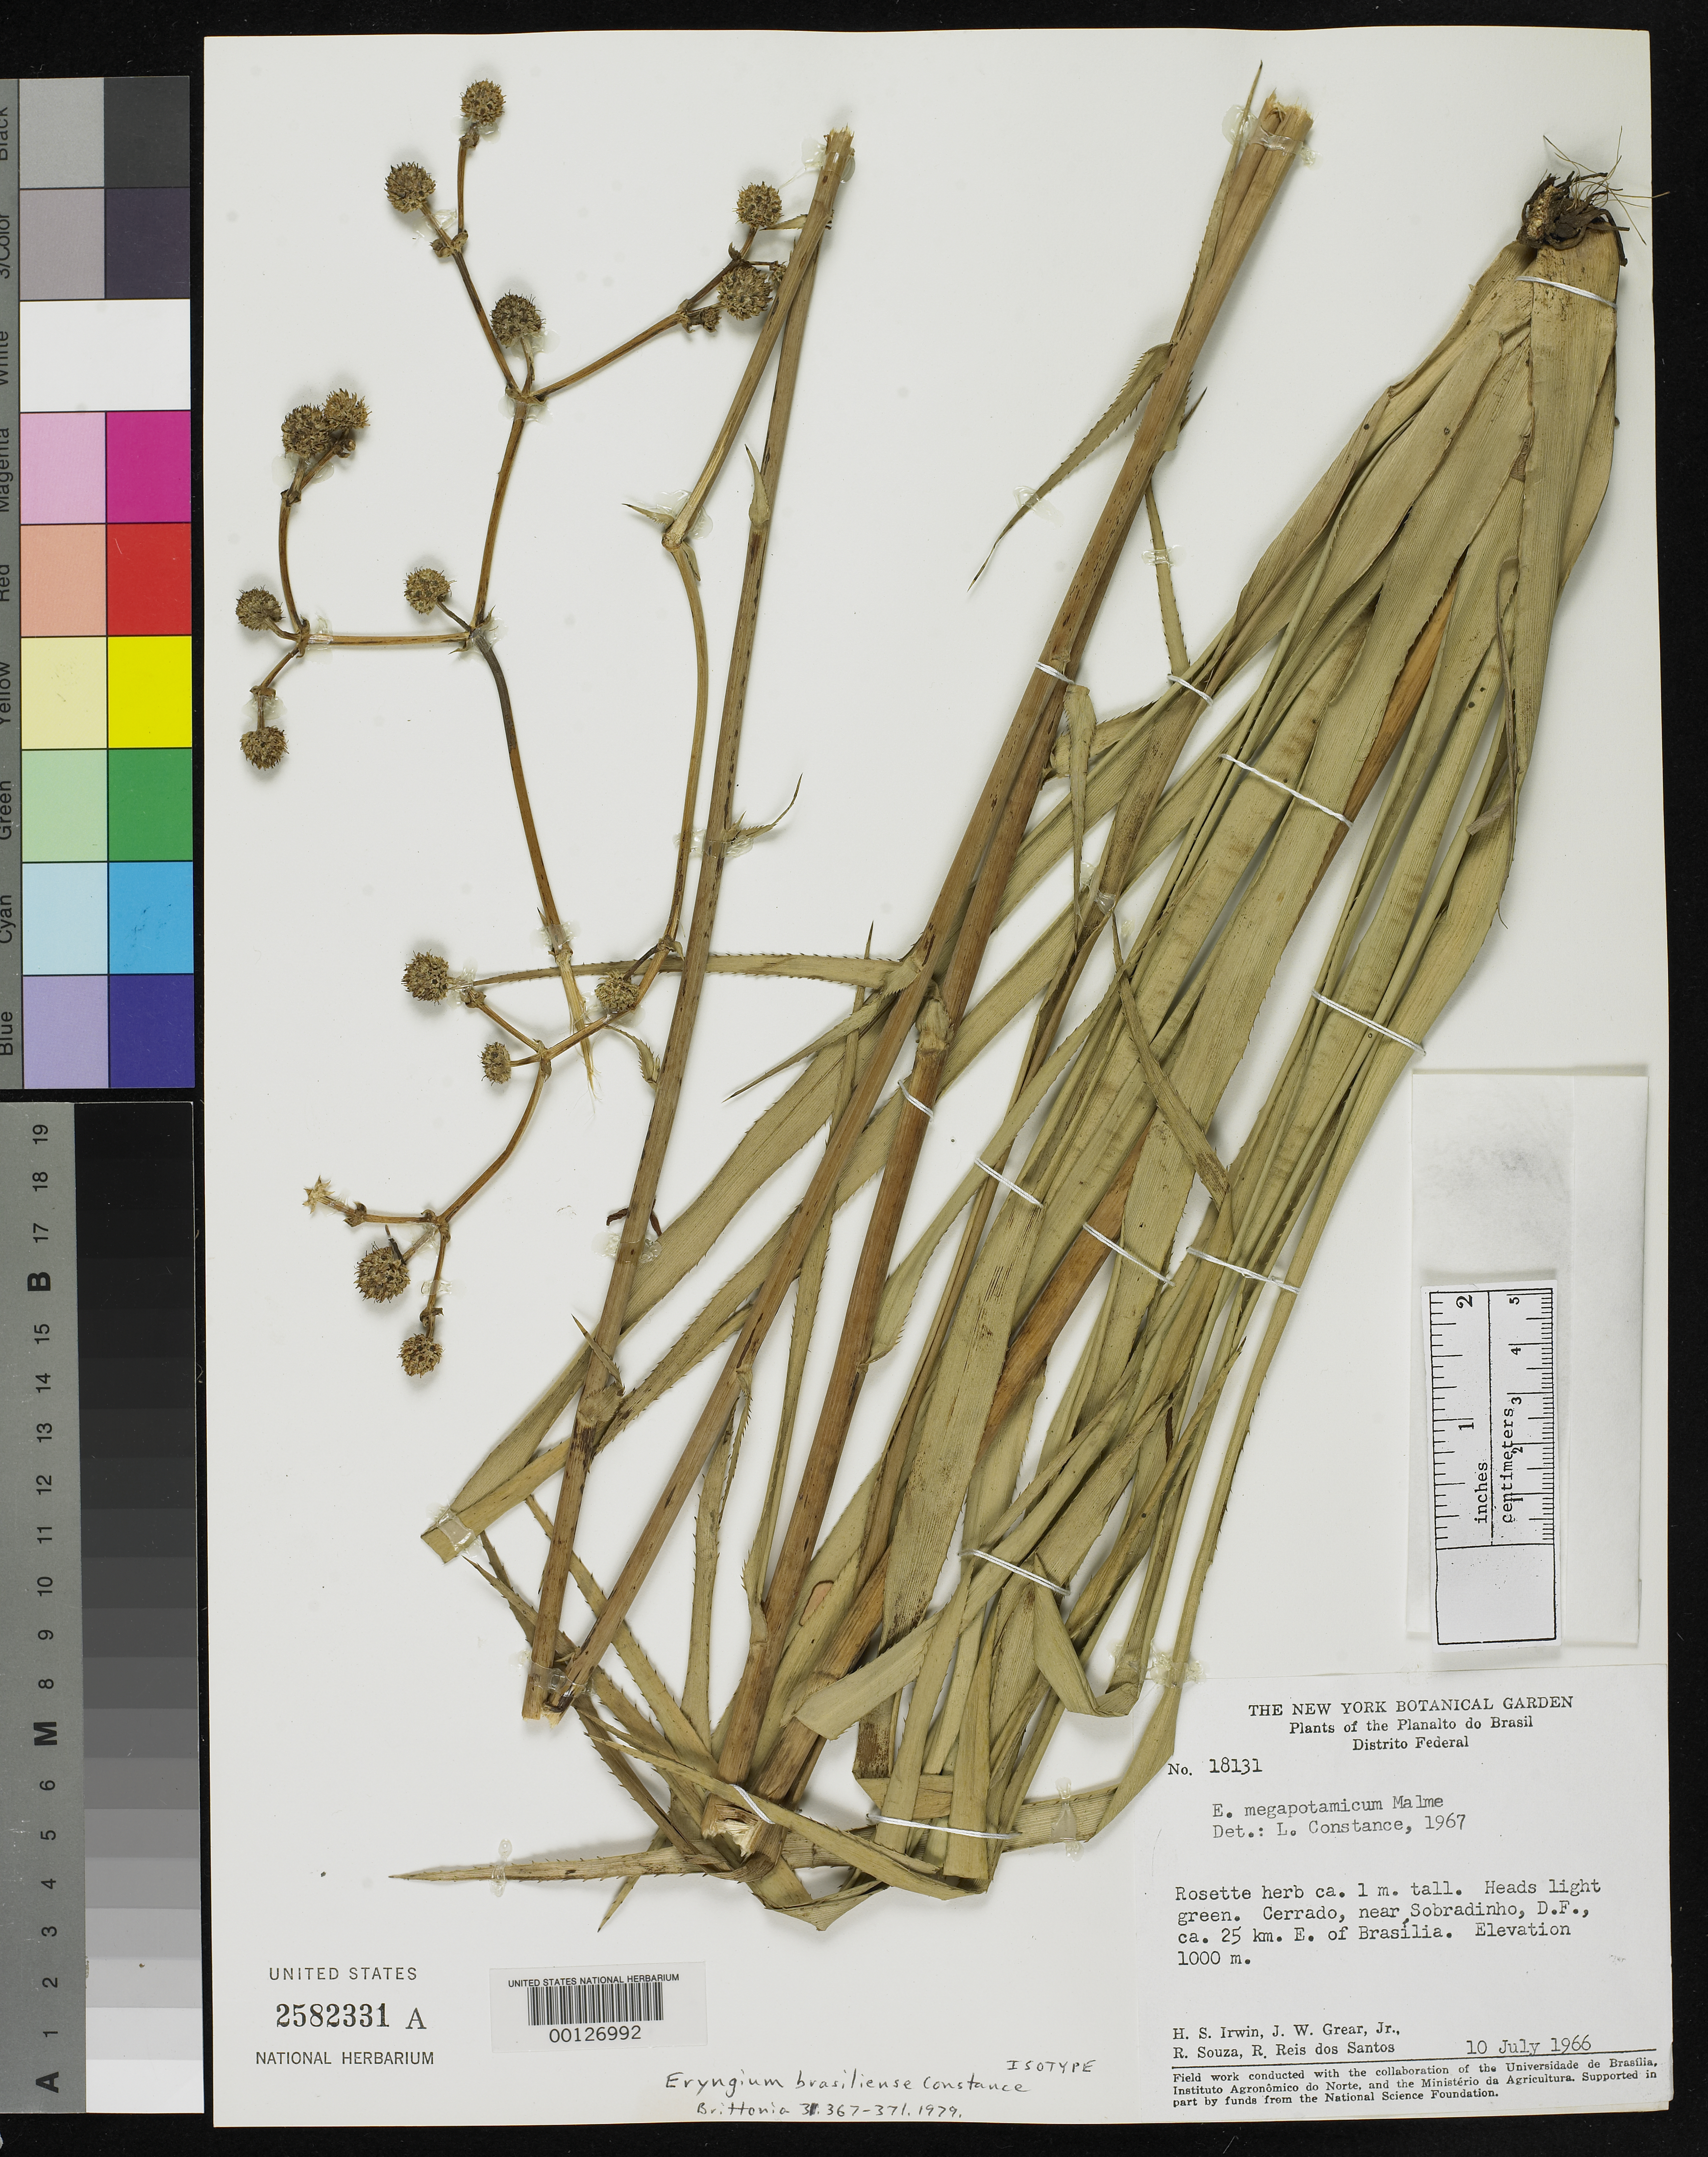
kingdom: Plantae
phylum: Tracheophyta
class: Magnoliopsida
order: Apiales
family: Apiaceae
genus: Eryngium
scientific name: Eryngium brasiliense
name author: Constance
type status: Isotype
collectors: H. Irwin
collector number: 18131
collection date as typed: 10 Jul 1966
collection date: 1966-07-10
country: Brazil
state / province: Distrito Federal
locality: Cerrado, near Sabradinho, E of Brasilia.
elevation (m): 1000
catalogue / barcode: US 2582331A